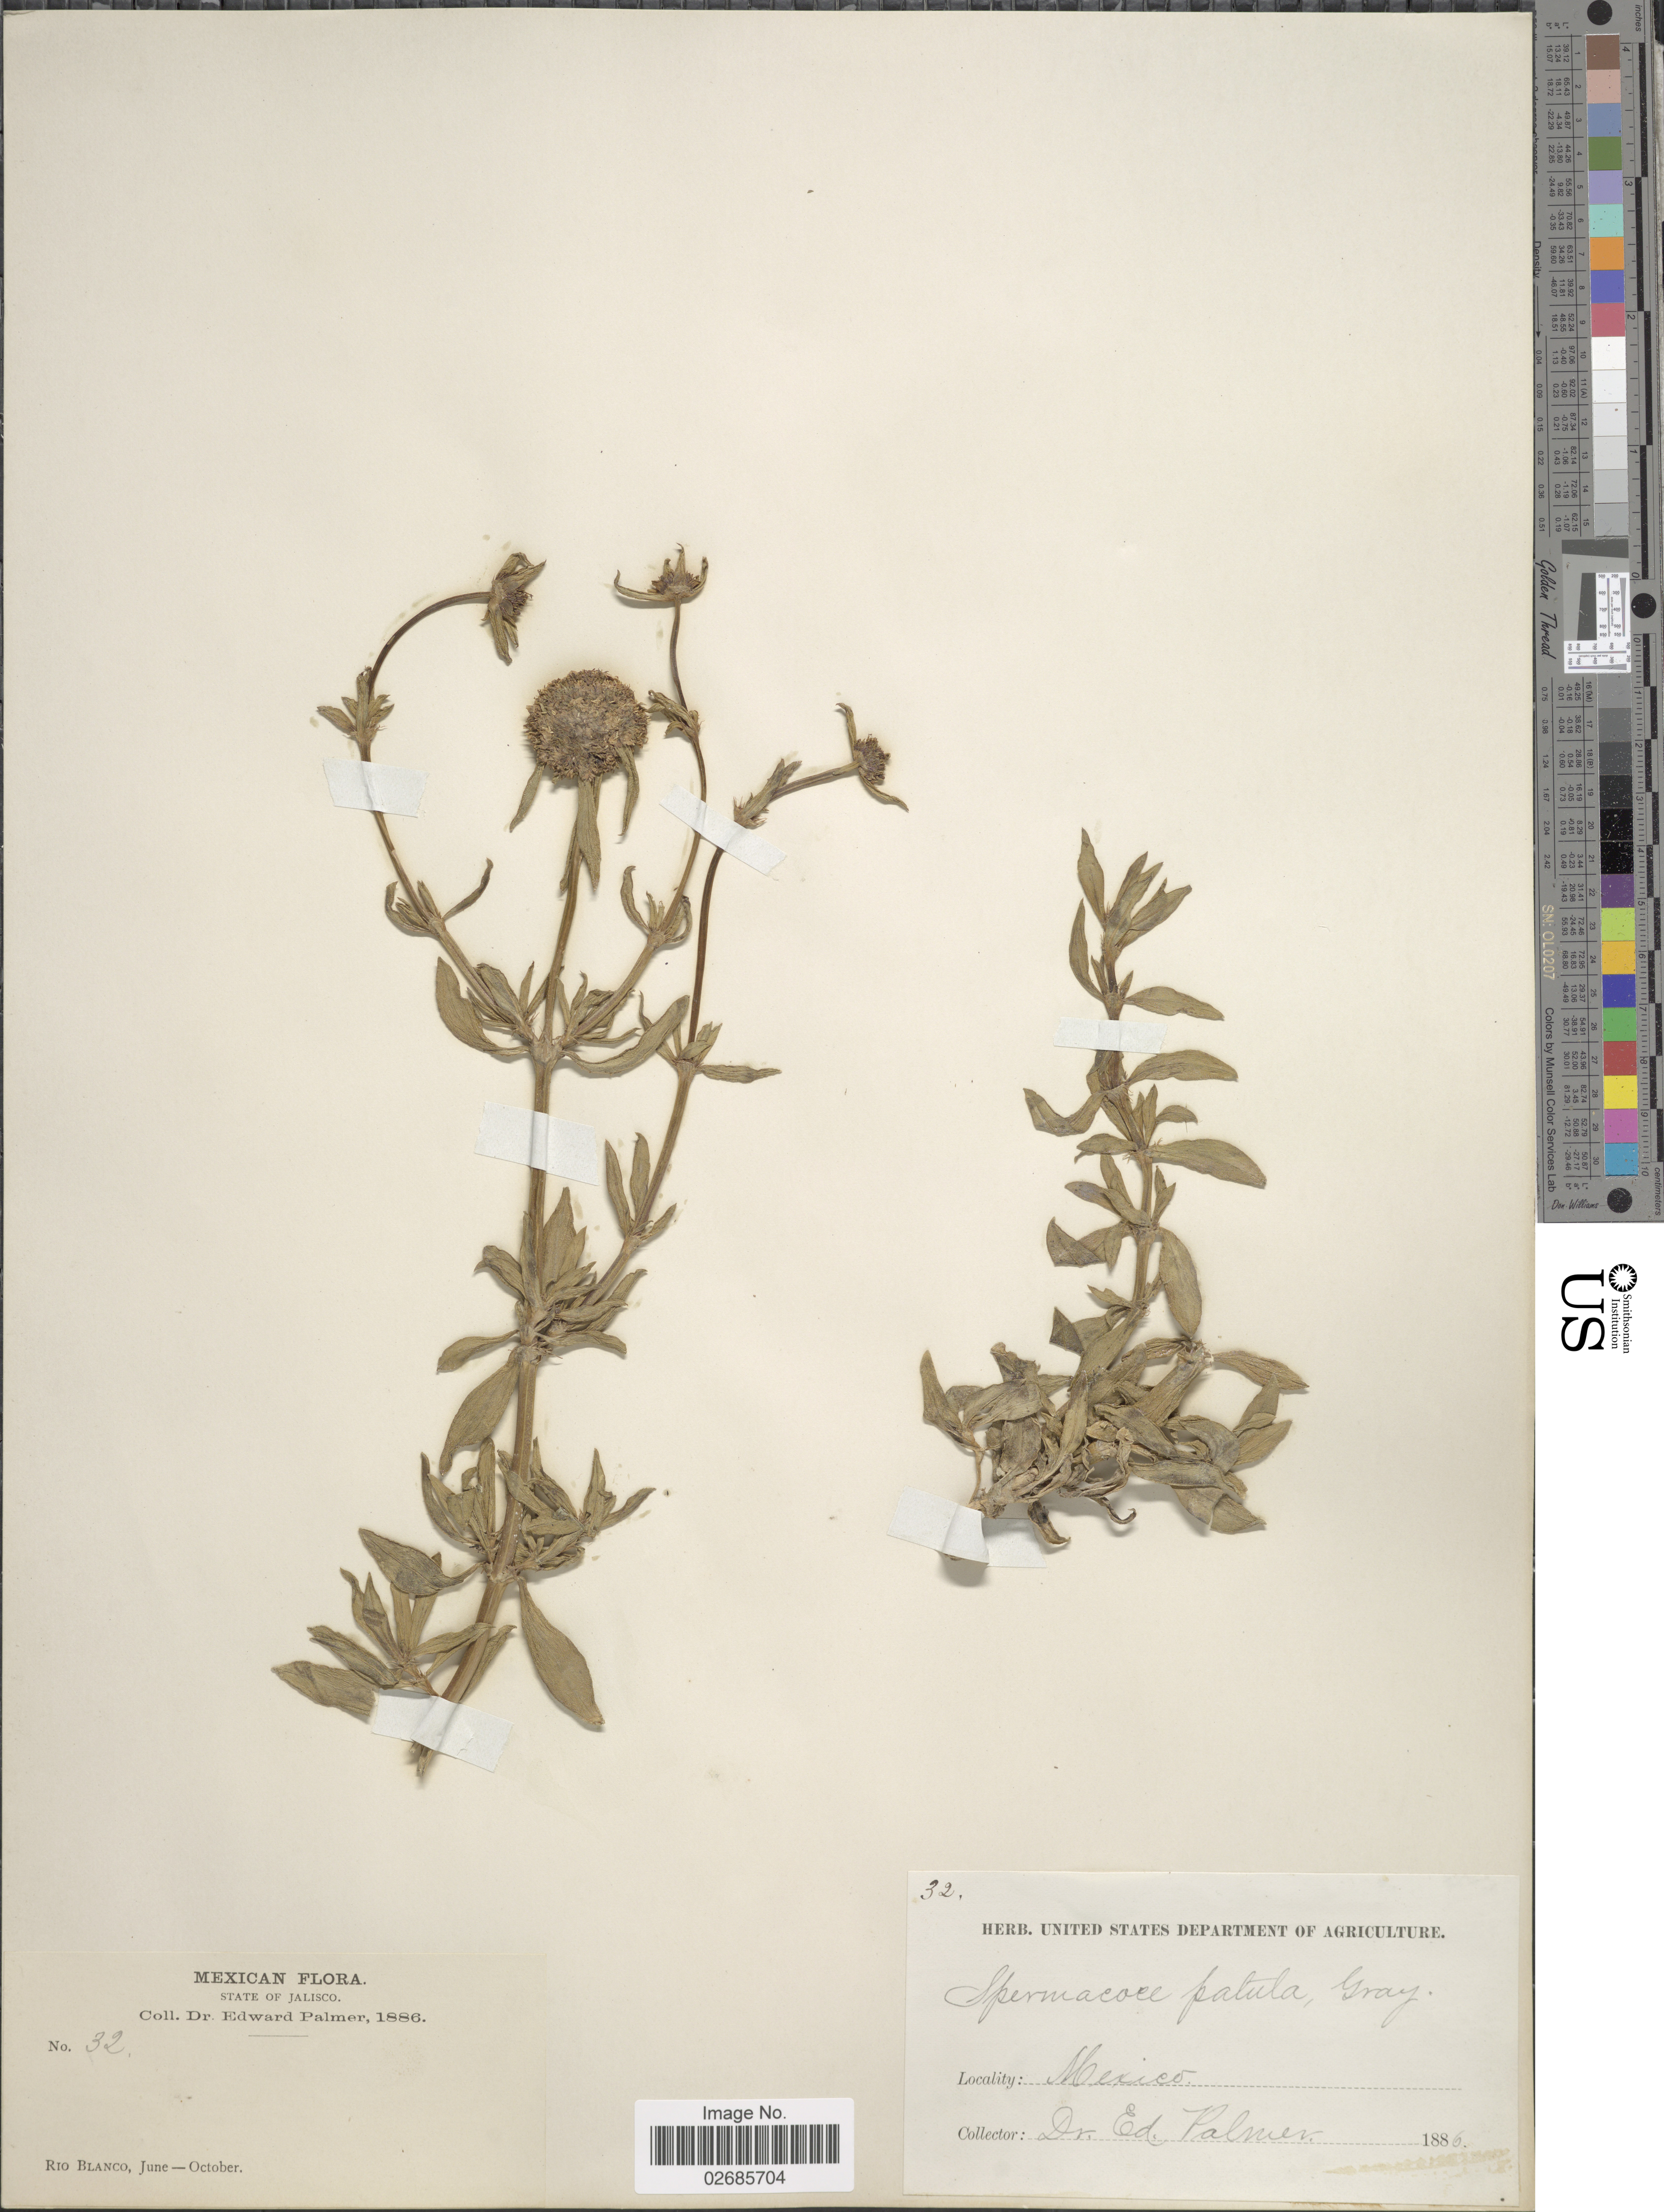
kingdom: Plantae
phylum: Tracheophyta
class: Magnoliopsida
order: Gentianales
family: Rubiaceae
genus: Borreria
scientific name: Borreria patula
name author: M. Martens & Galeotti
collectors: E. Palmer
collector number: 32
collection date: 1886-06/1886-10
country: Mexico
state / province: Jalisco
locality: Rio Blanco